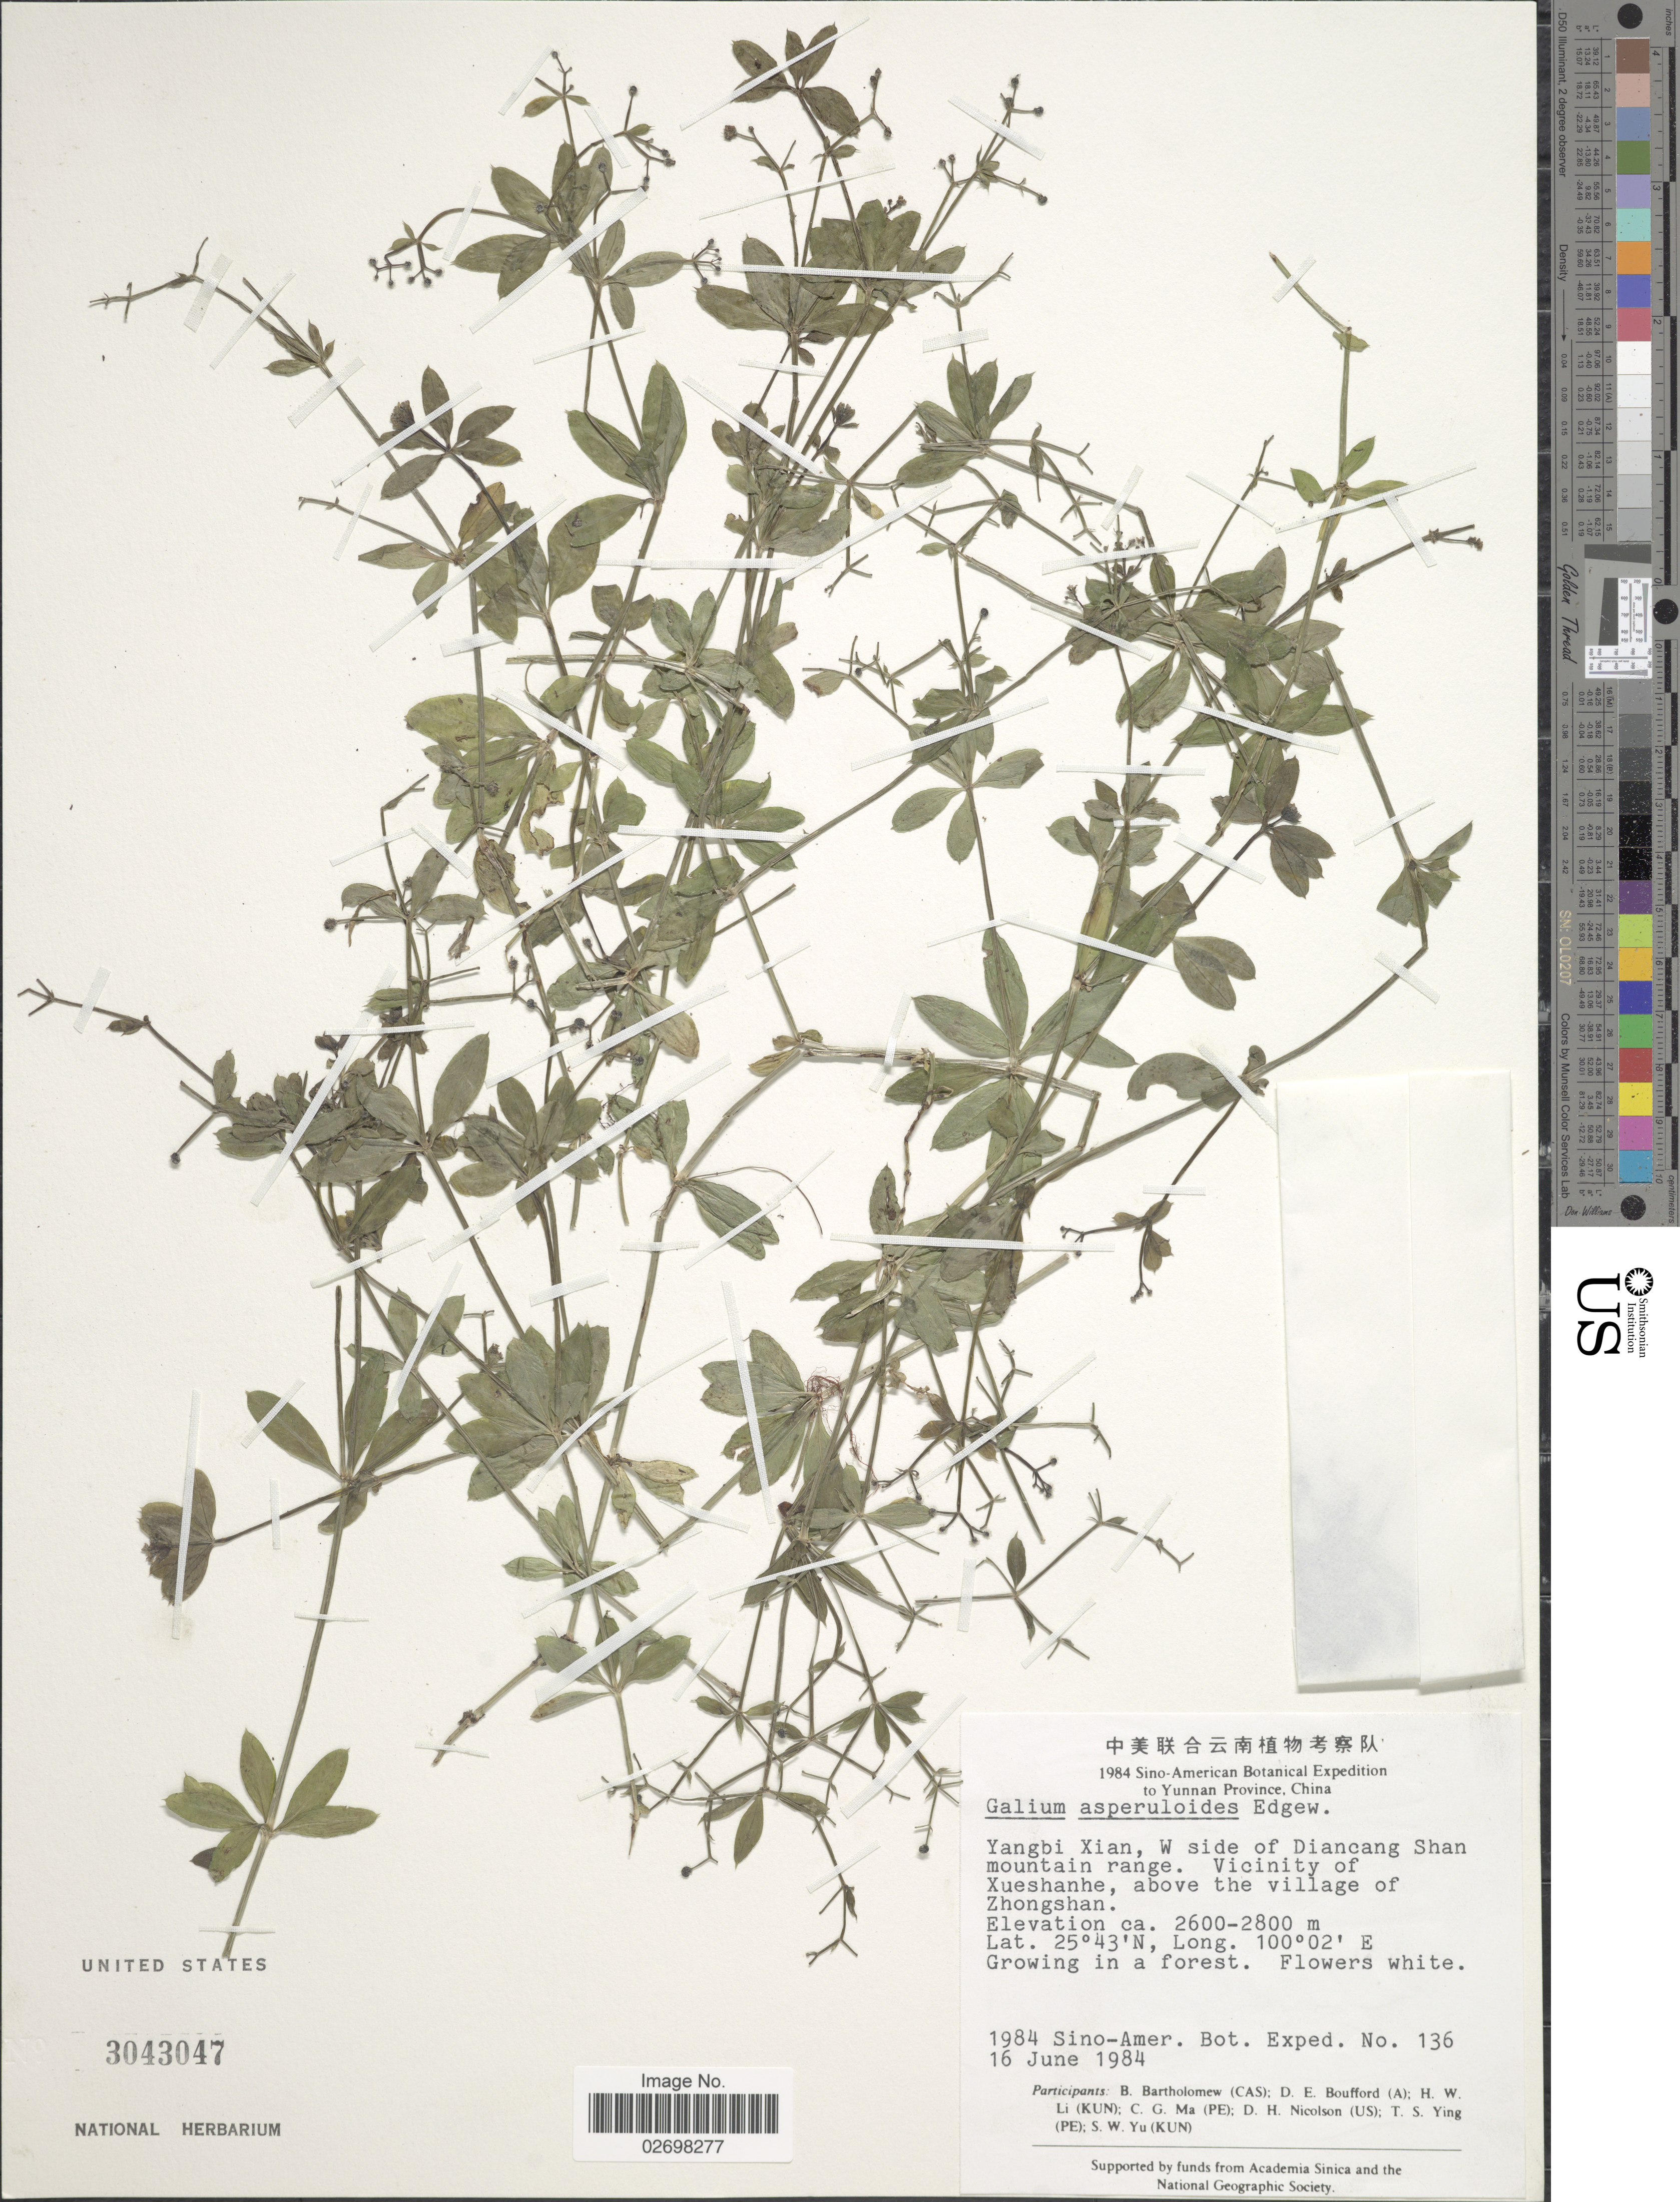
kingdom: Plantae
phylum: Tracheophyta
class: Magnoliopsida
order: Gentianales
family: Rubiaceae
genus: Galium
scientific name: Galium asperuloides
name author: Edgew.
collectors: Sino-Amer. Bot. Exped. 1984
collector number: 136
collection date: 1984-06-16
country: China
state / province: Yunnan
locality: Yangbi Xian, W side of Diancang Shan mountain range. Vicinity of Xueshanhe, above the village of Zhongshan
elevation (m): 2600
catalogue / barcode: US 3043047